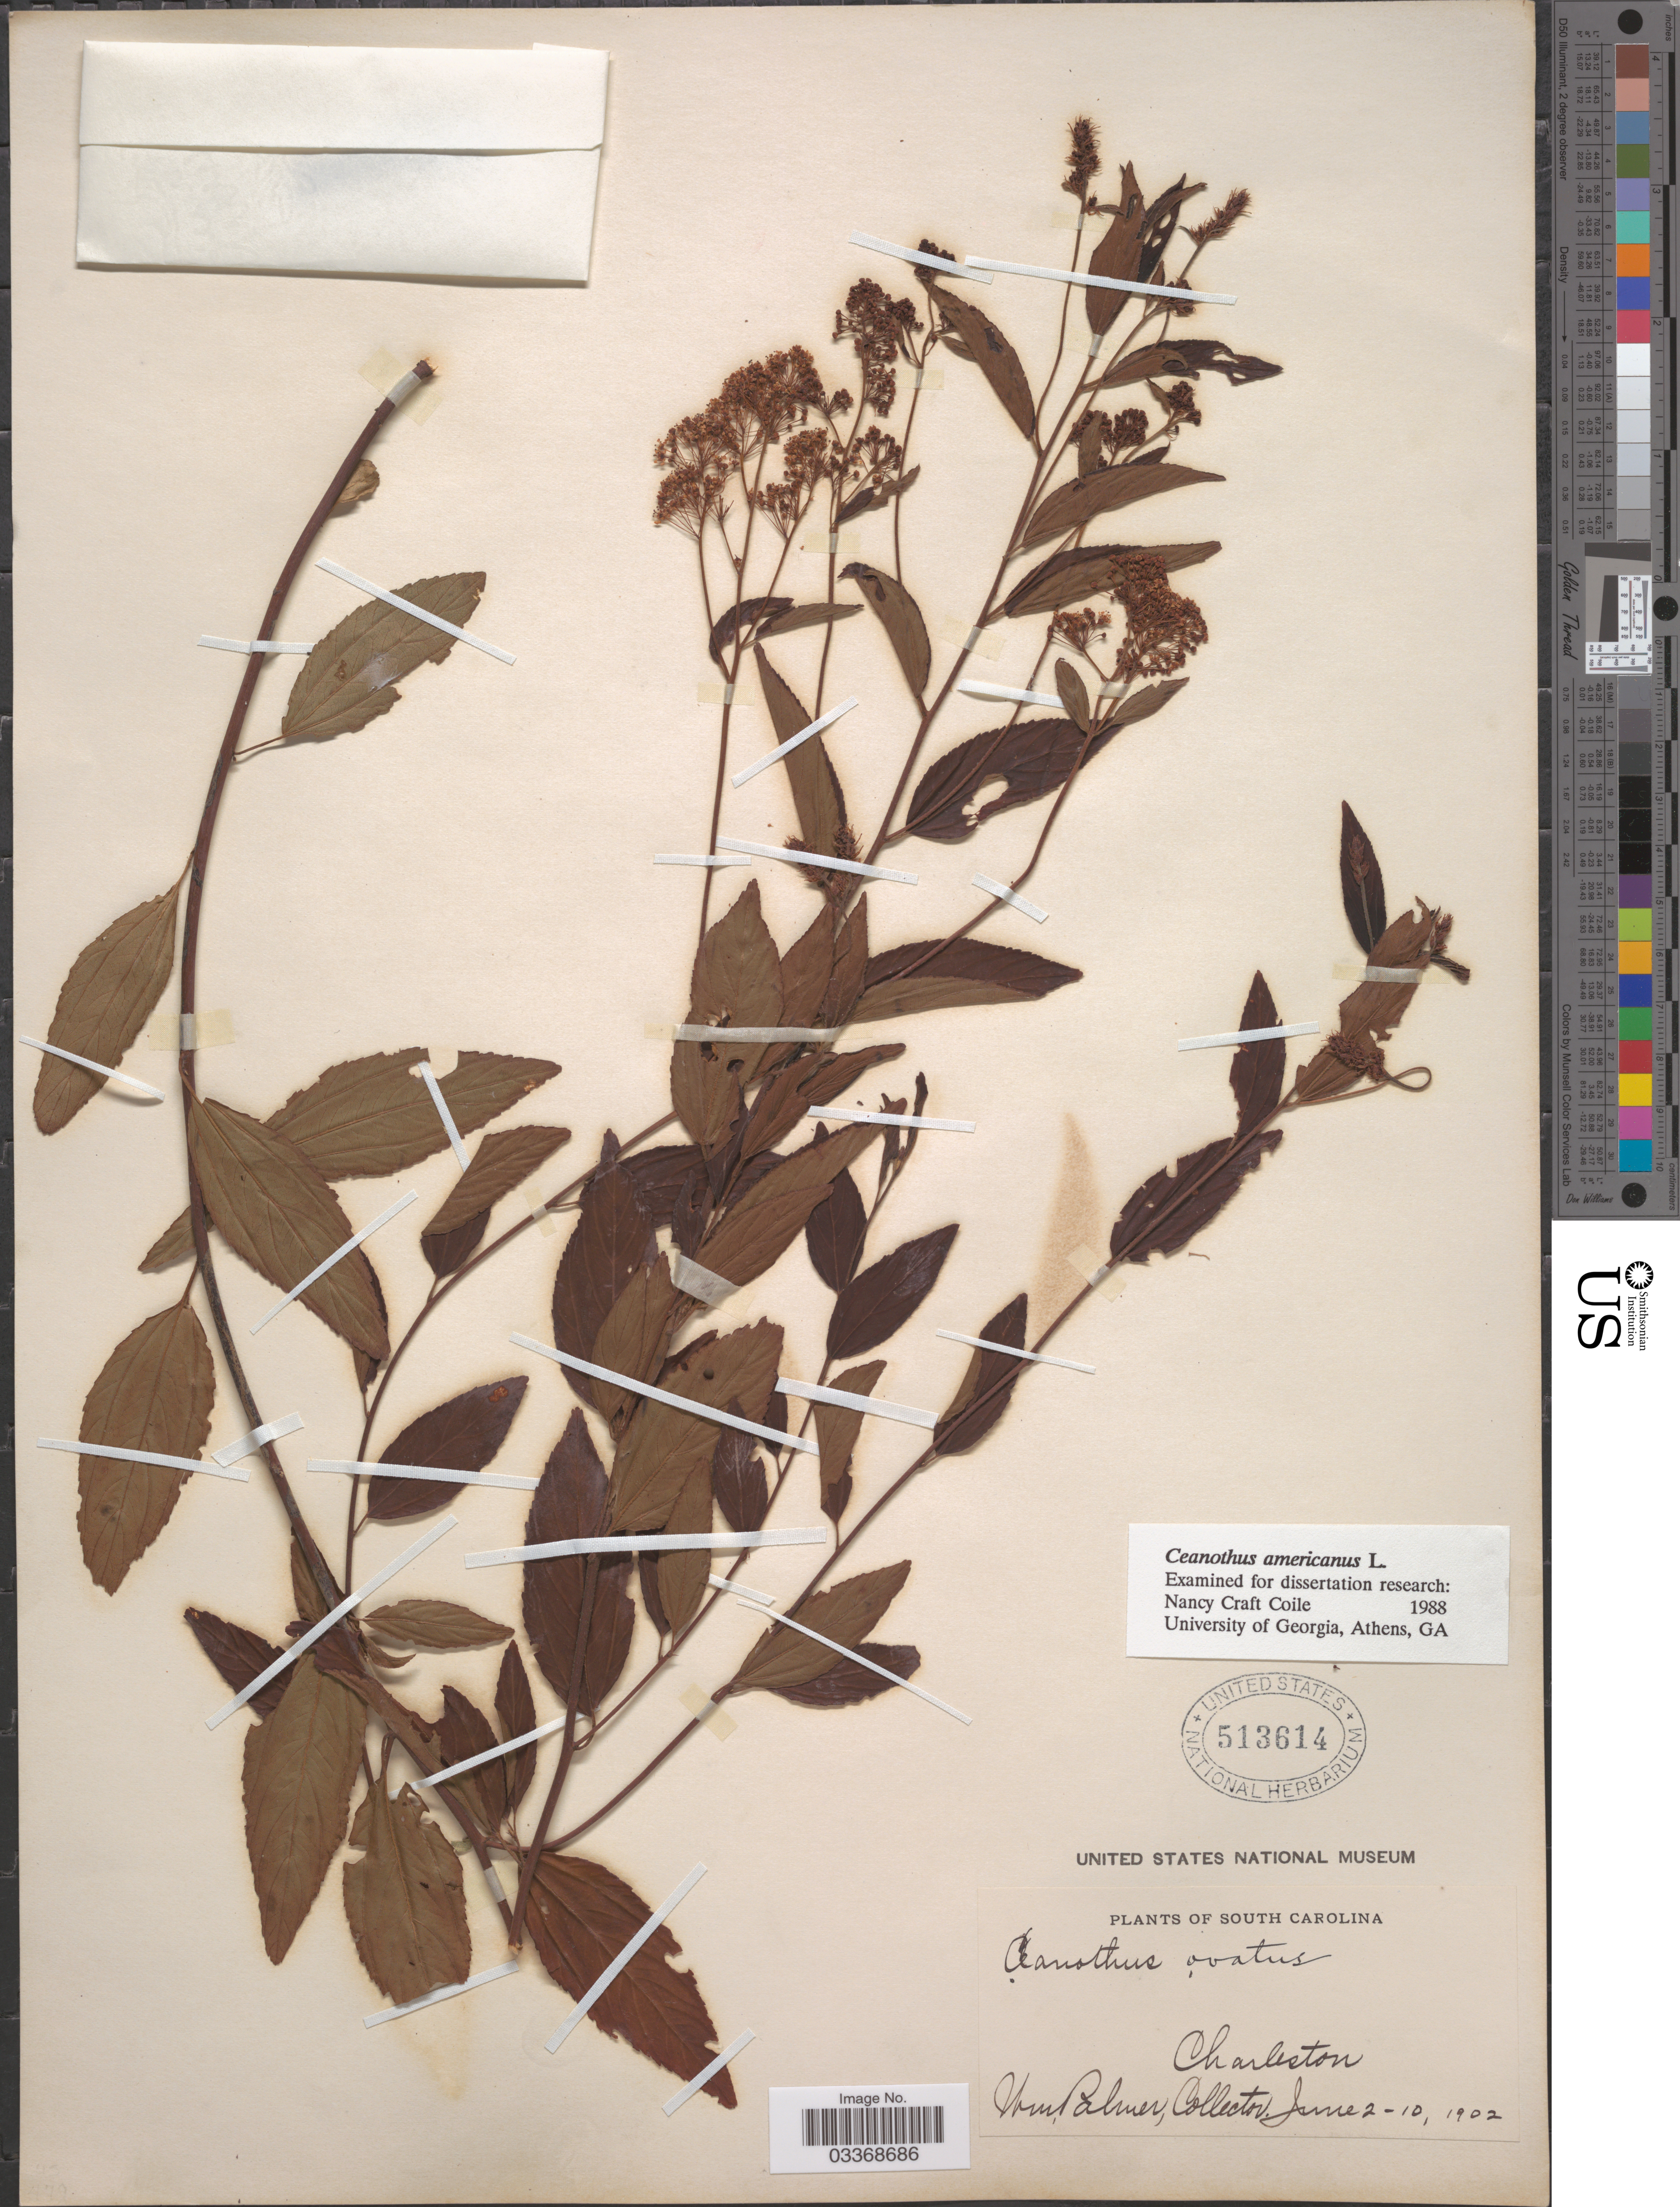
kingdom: Plantae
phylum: Tracheophyta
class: Magnoliopsida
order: Rosales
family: Rhamnaceae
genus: Ceanothus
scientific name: Ceanothus americanus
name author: L.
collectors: W. Palmer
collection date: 1902-06-02/1902-06-10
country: United States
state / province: South Carolina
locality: Charleston.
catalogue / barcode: US 513614